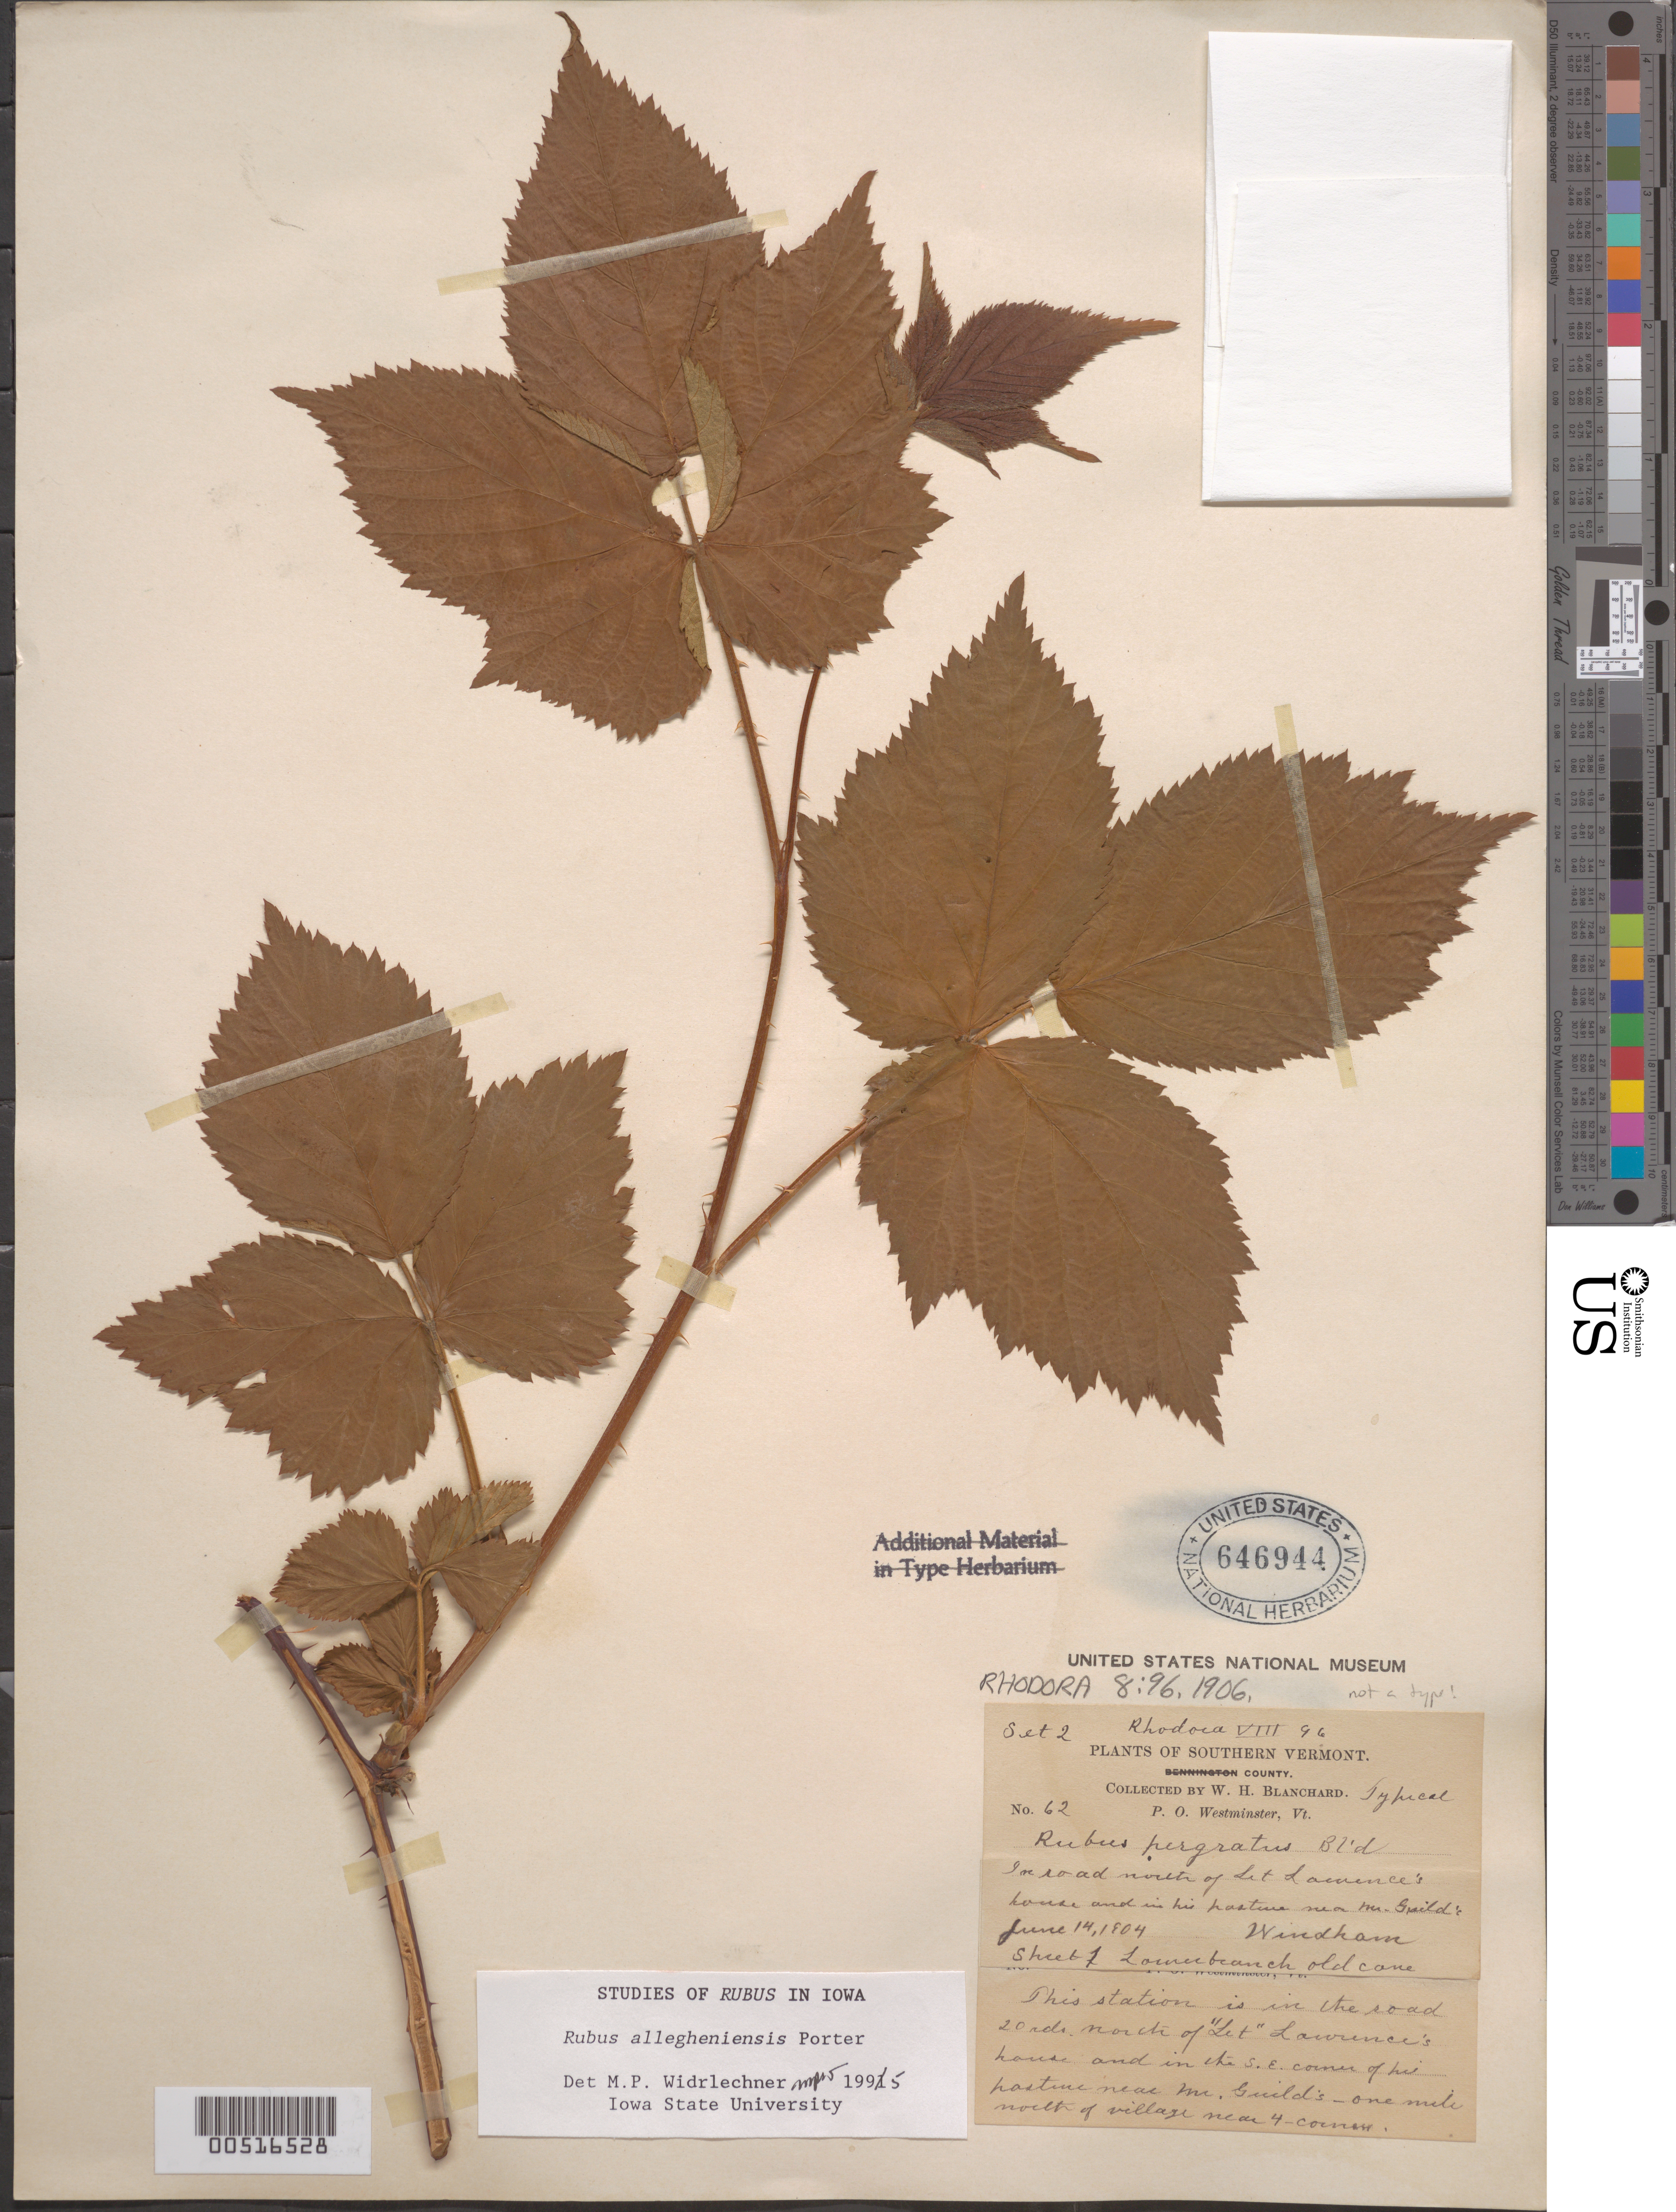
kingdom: Plantae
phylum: Tracheophyta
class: Magnoliopsida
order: Rosales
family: Rosaceae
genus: Rubus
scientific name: Rubus pergratus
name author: Blanch.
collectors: W. H. Blanchard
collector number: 62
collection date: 1904-06-14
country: United States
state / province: Vermont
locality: Southern Vermont. In road north of the Lt Lawrence's house and in his pasture near mr. Guild's Windham. This station is in the road 20 rds. north of "Let"Lawrence's house in the S.E. corner of his pasture near mr. Guild's- one mile north of village near 4-corner.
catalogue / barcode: US 646944